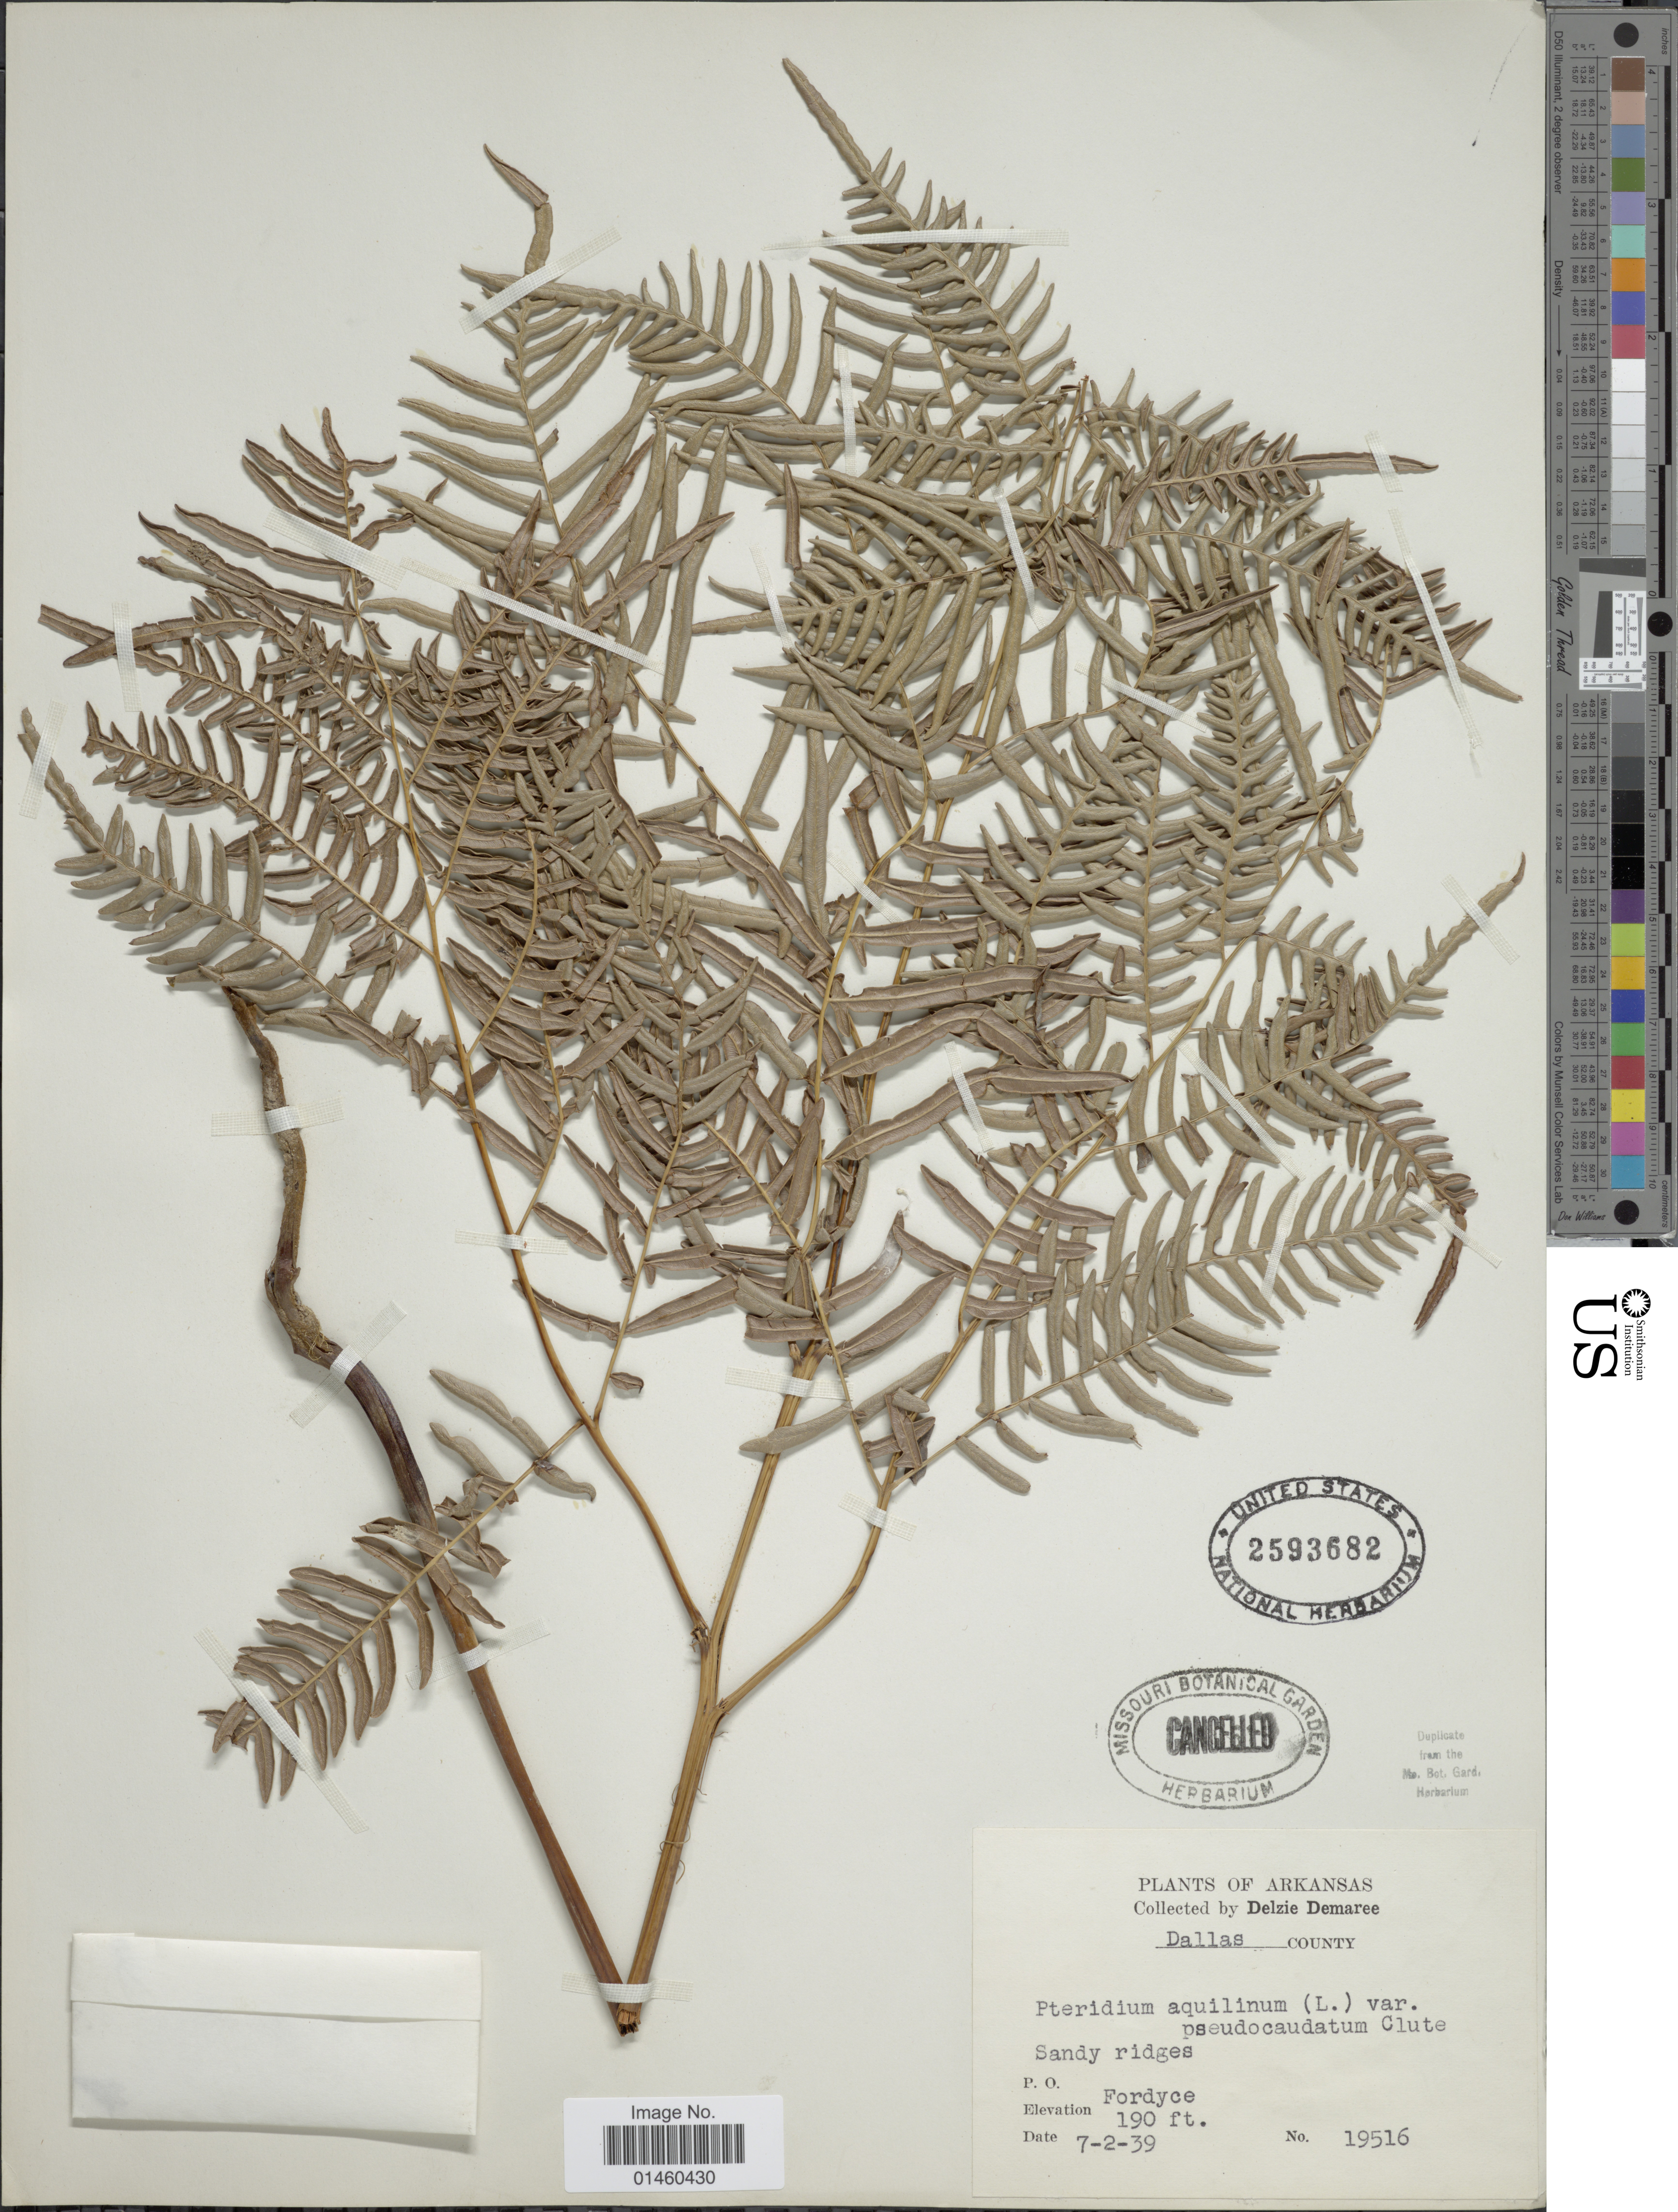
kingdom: Plantae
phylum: Tracheophyta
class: Polypodiopsida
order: Polypodiales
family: Dennstaedtiaceae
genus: Pteridium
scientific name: Pteridium aquilinum var. pseudocaudatum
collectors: D. Demaree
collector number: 19516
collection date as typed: Transcribed d/m/y: 7/2/39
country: United States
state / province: Arkansas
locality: Dallas County, Sandy ridges, P.O. Fordyce.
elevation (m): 58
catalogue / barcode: US 2593682